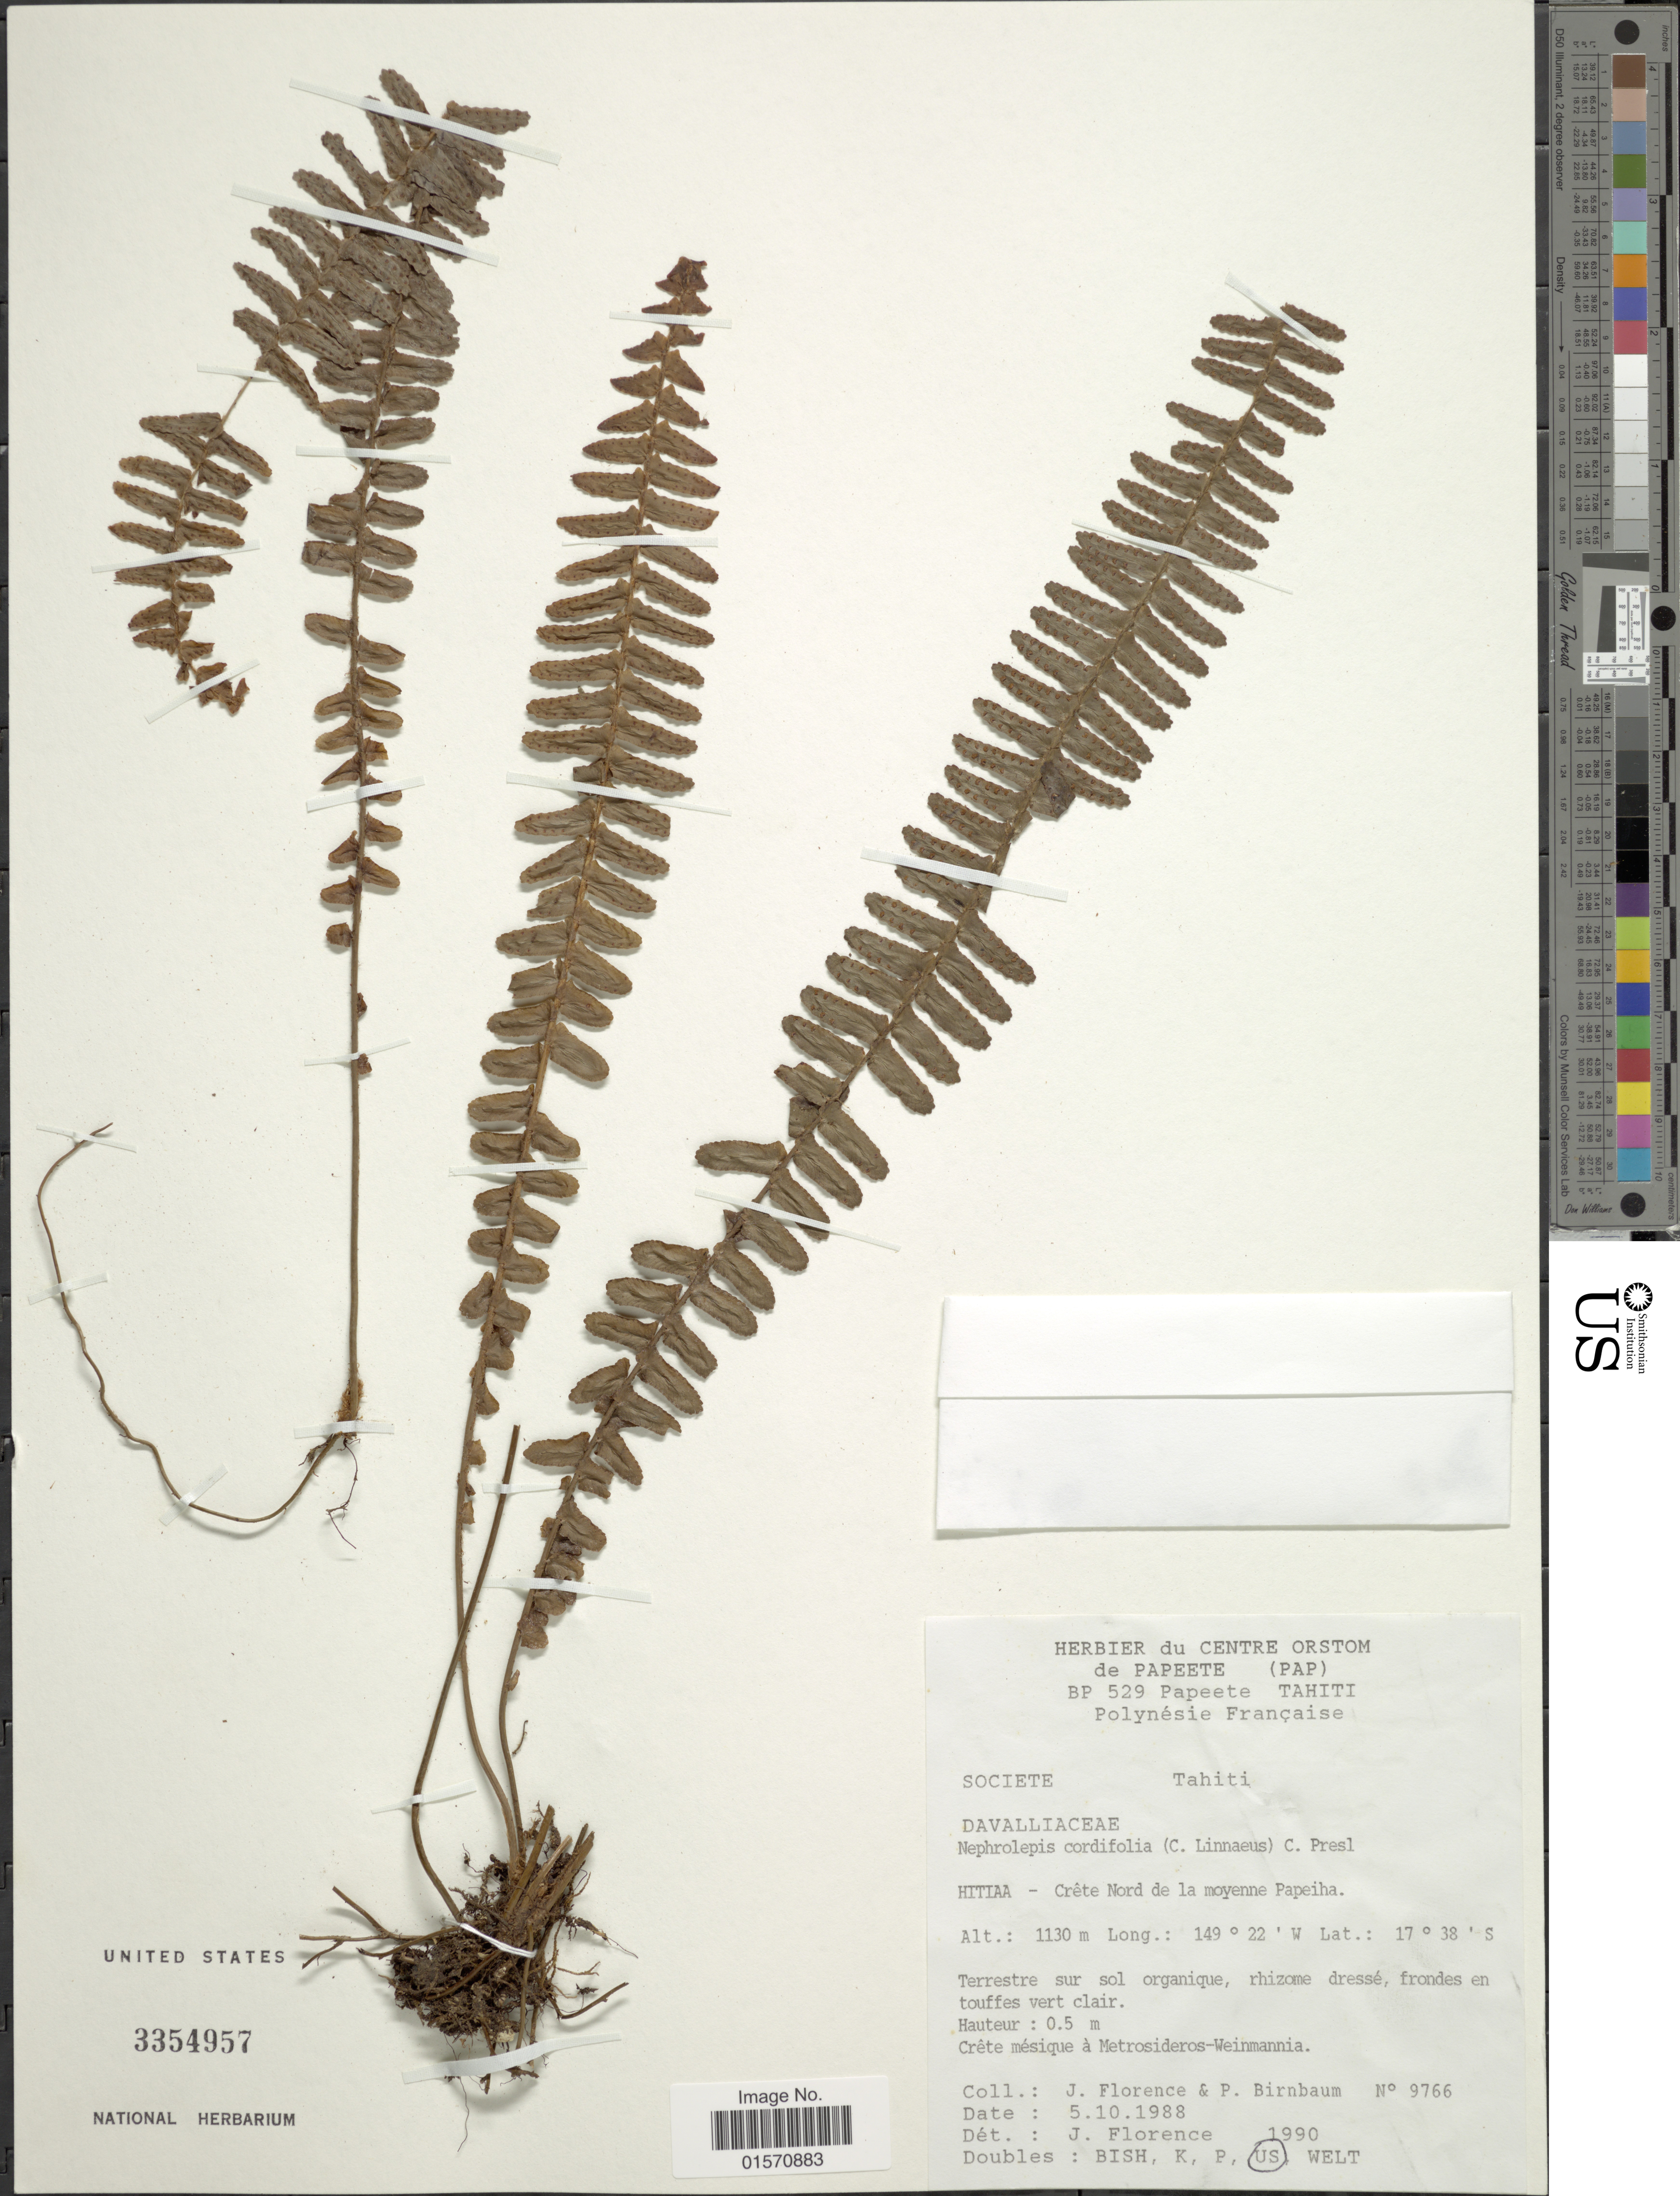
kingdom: Plantae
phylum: Tracheophyta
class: Polypodiopsida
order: Polypodiales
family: Nephrolepidaceae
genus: Nephrolepis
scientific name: Nephrolepis cordifolia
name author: (L.) C. Presl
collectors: J. Florence & P. Birnbaum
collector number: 9766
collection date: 1988-10-05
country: French Polynesia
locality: Societe. Tahiti. Hitiaa - Crête Nord de la moyenne Papeiha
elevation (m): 1130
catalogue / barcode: US 3354957